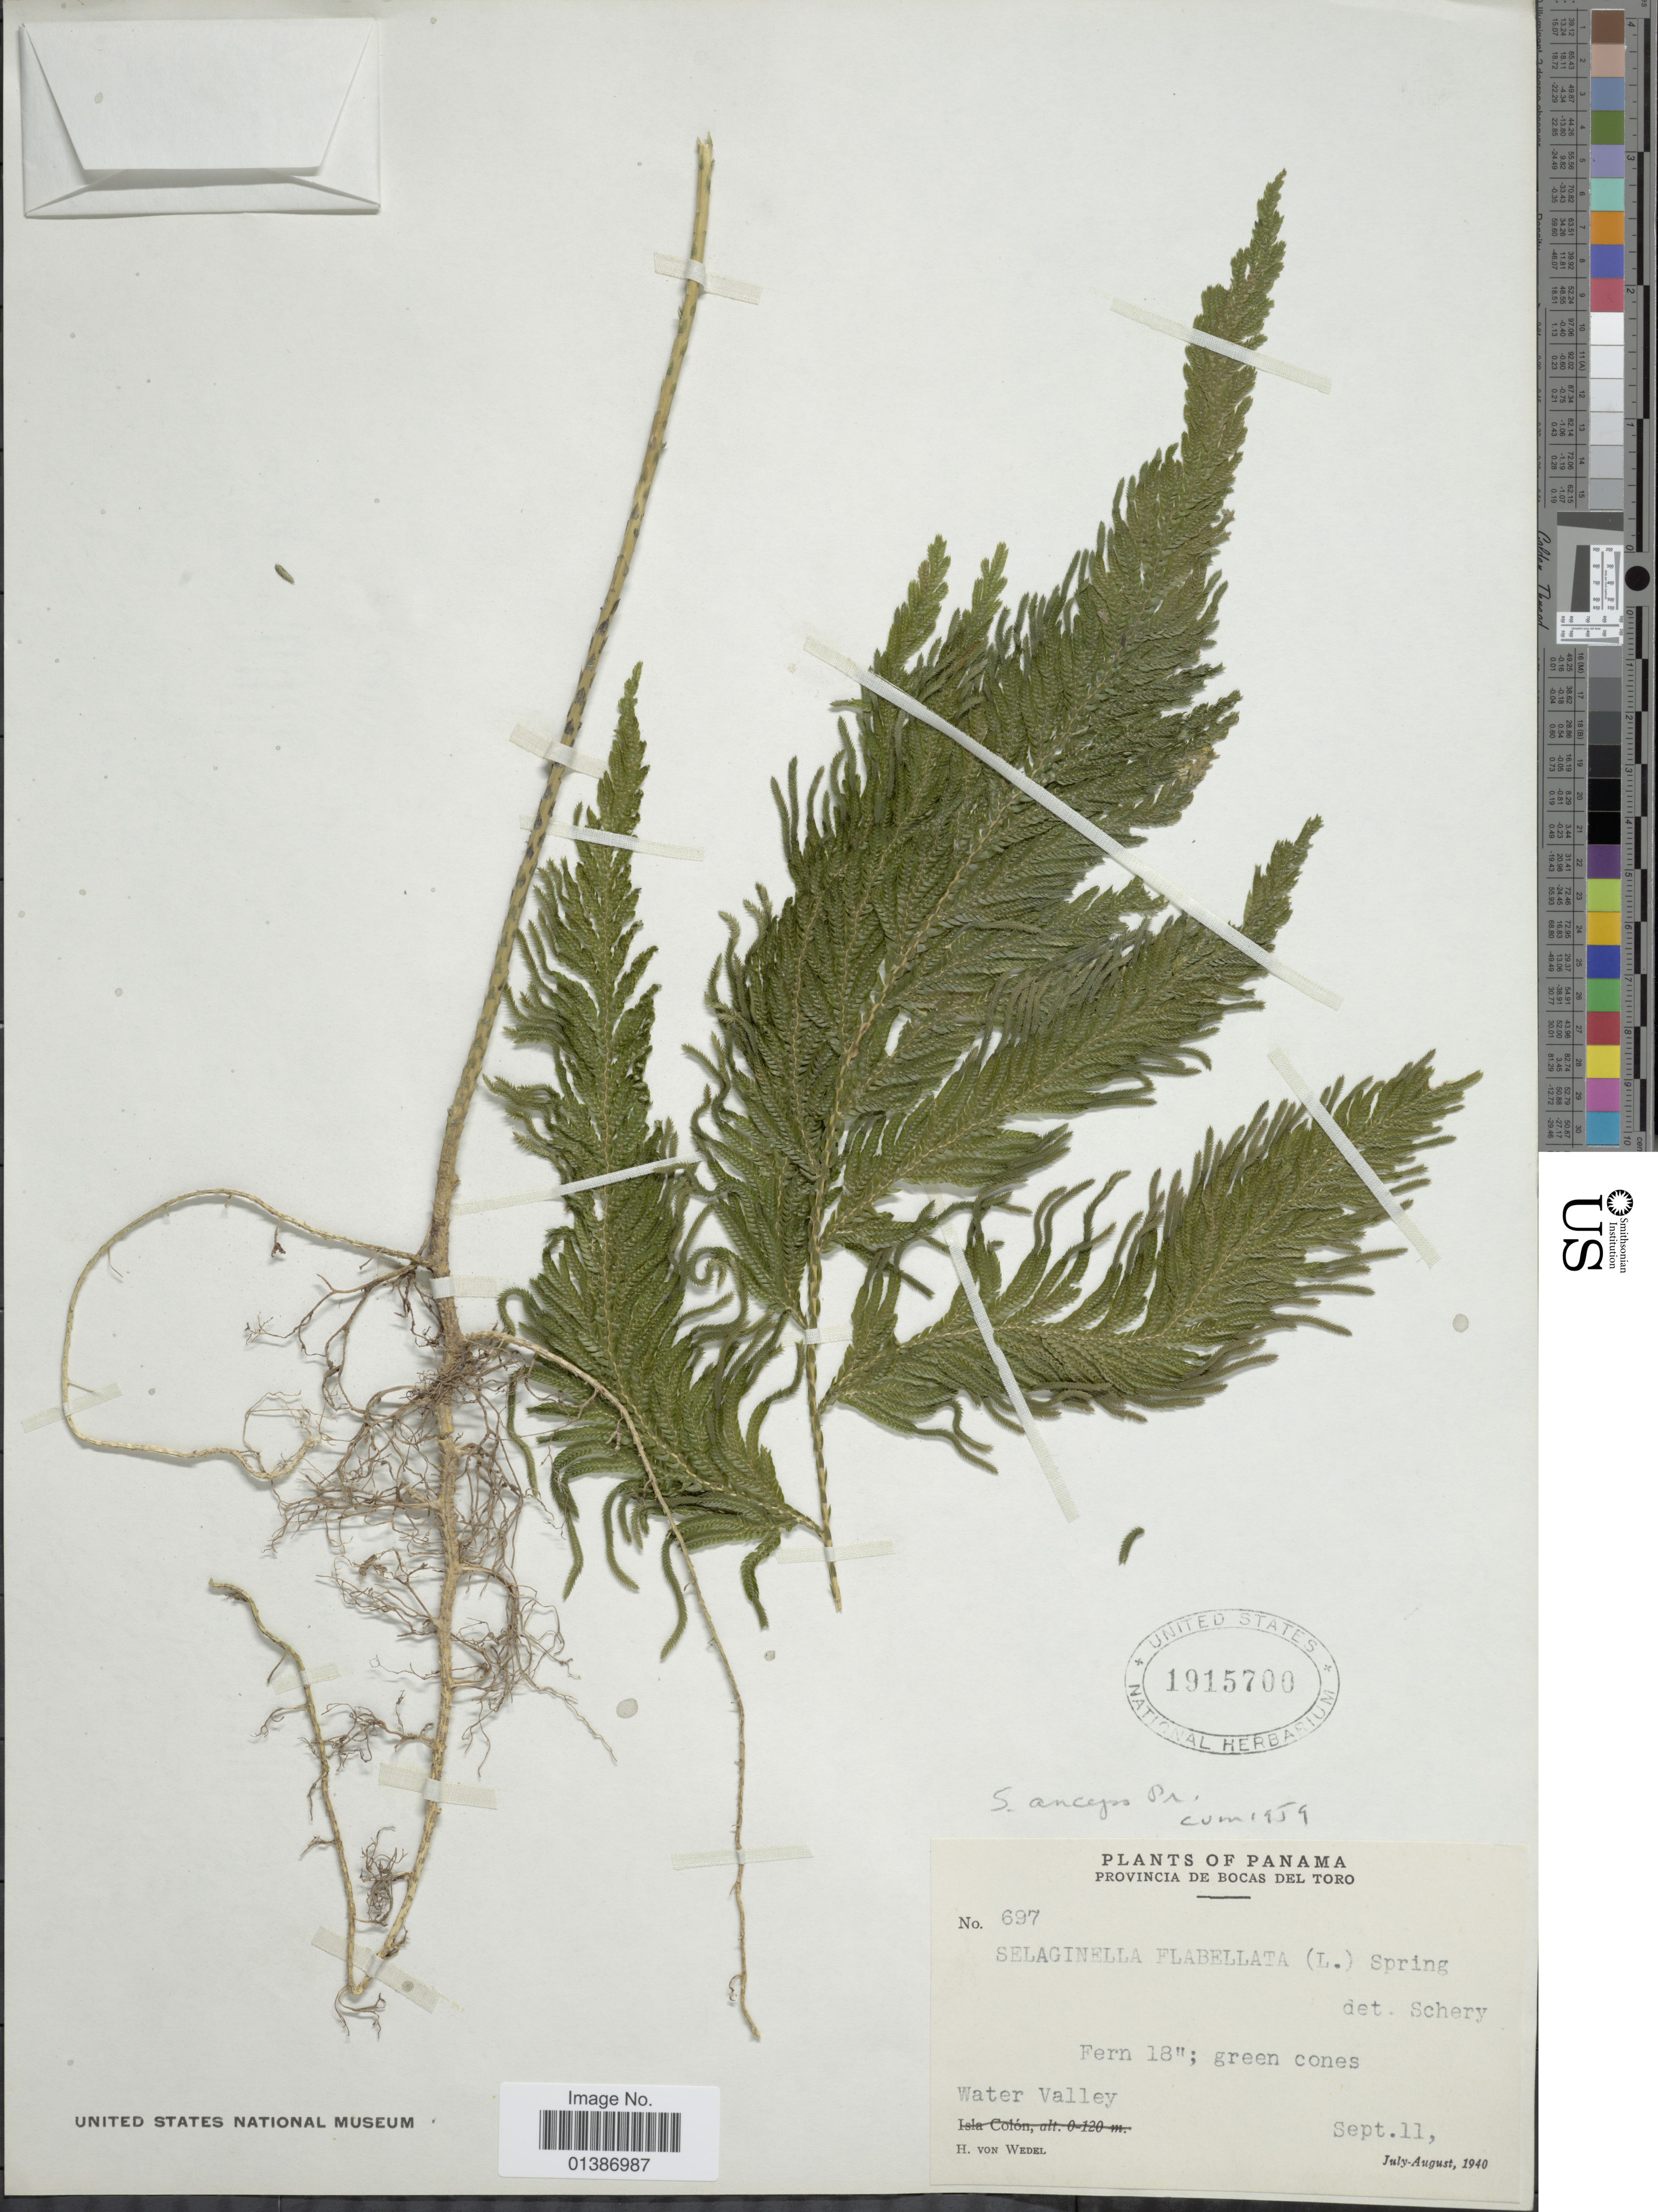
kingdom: Plantae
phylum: Tracheophyta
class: Lycopodiopsida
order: Selaginellales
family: Selaginellaceae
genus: Selaginella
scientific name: Selaginella anceps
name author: (C. Presl)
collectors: H. von Wedel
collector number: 697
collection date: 1940-09-11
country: Panama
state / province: Bocas del Toro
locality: Water Valley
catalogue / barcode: US 1915700